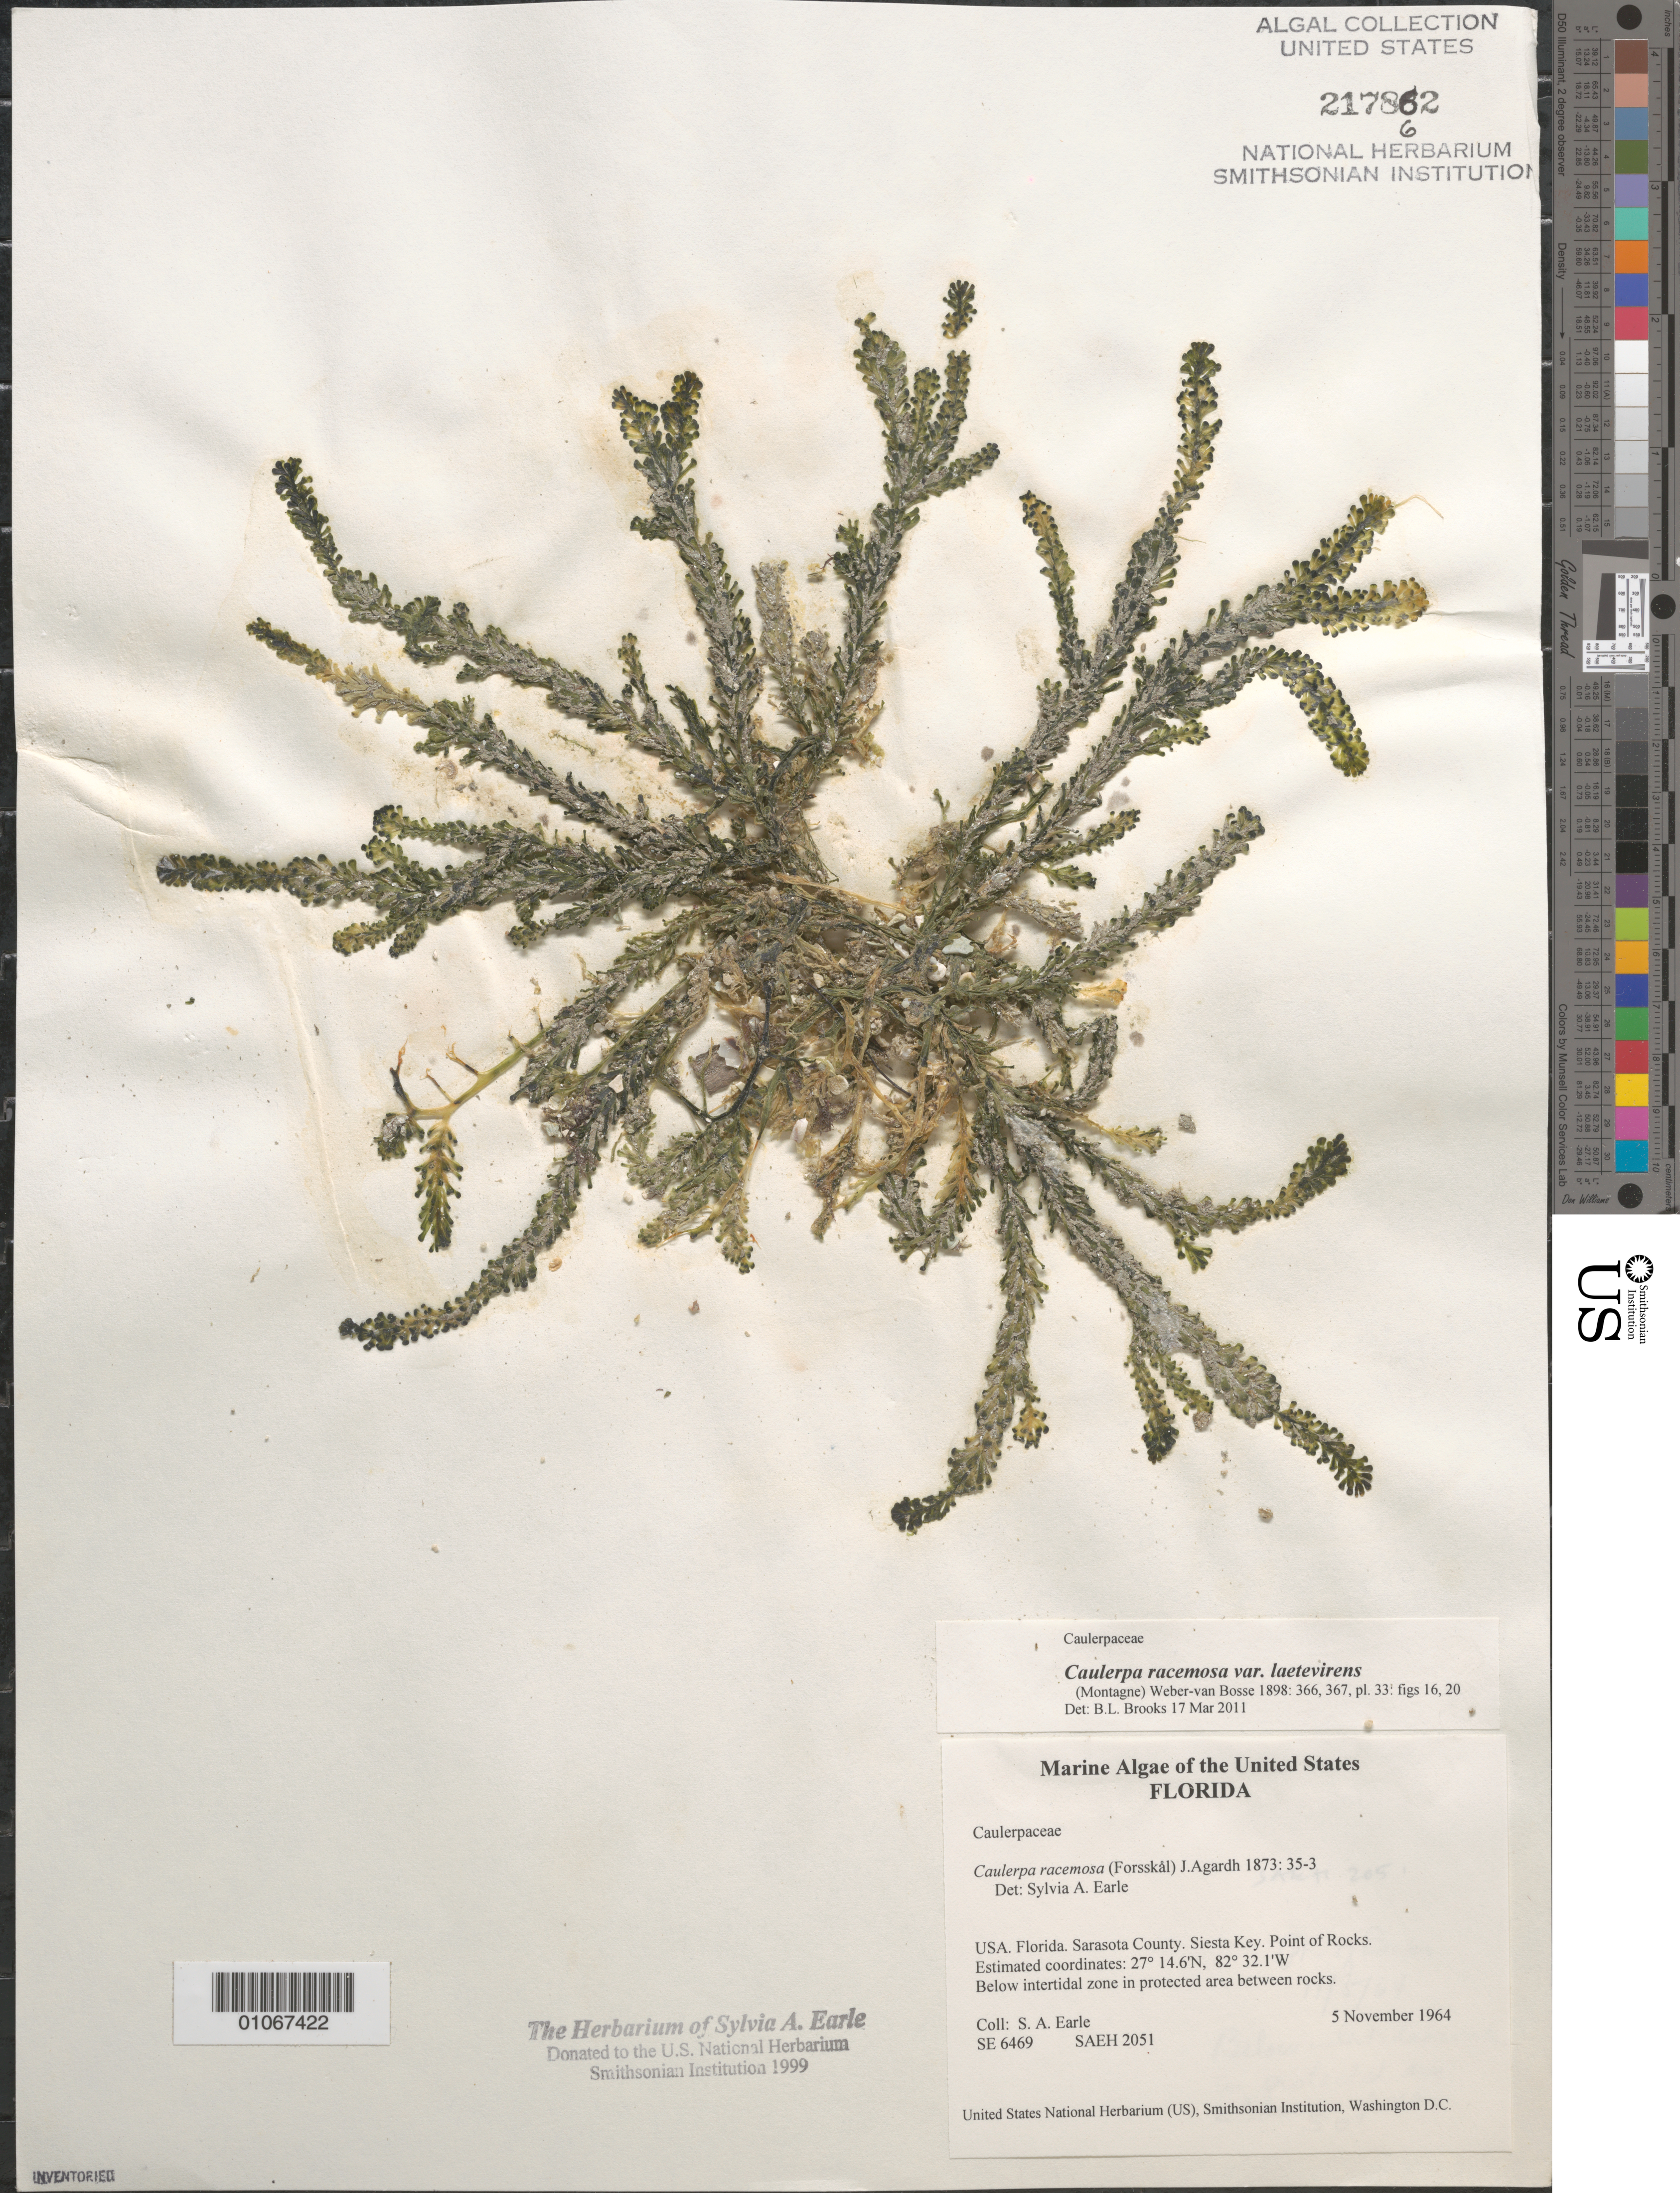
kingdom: Plantae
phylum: Chlorophyta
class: Ulvophyceae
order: Bryopsidales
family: Caulerpaceae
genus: Caulerpa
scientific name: Caulerpa racemosa var. laetevirens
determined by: Brooks, B. L., (BOT), Smithsonian Institution - National Museum of Natural History (UNITED STATES)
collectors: S. A. Earle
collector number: SE 6469 & SAEH 2051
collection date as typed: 05 Nov 1964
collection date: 1964-11-05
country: United States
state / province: Florida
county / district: Sarasota County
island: Siesta Key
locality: Point of Rocks, Sarasota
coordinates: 27 14.6'N, 82 32.1'W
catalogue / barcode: US 217862